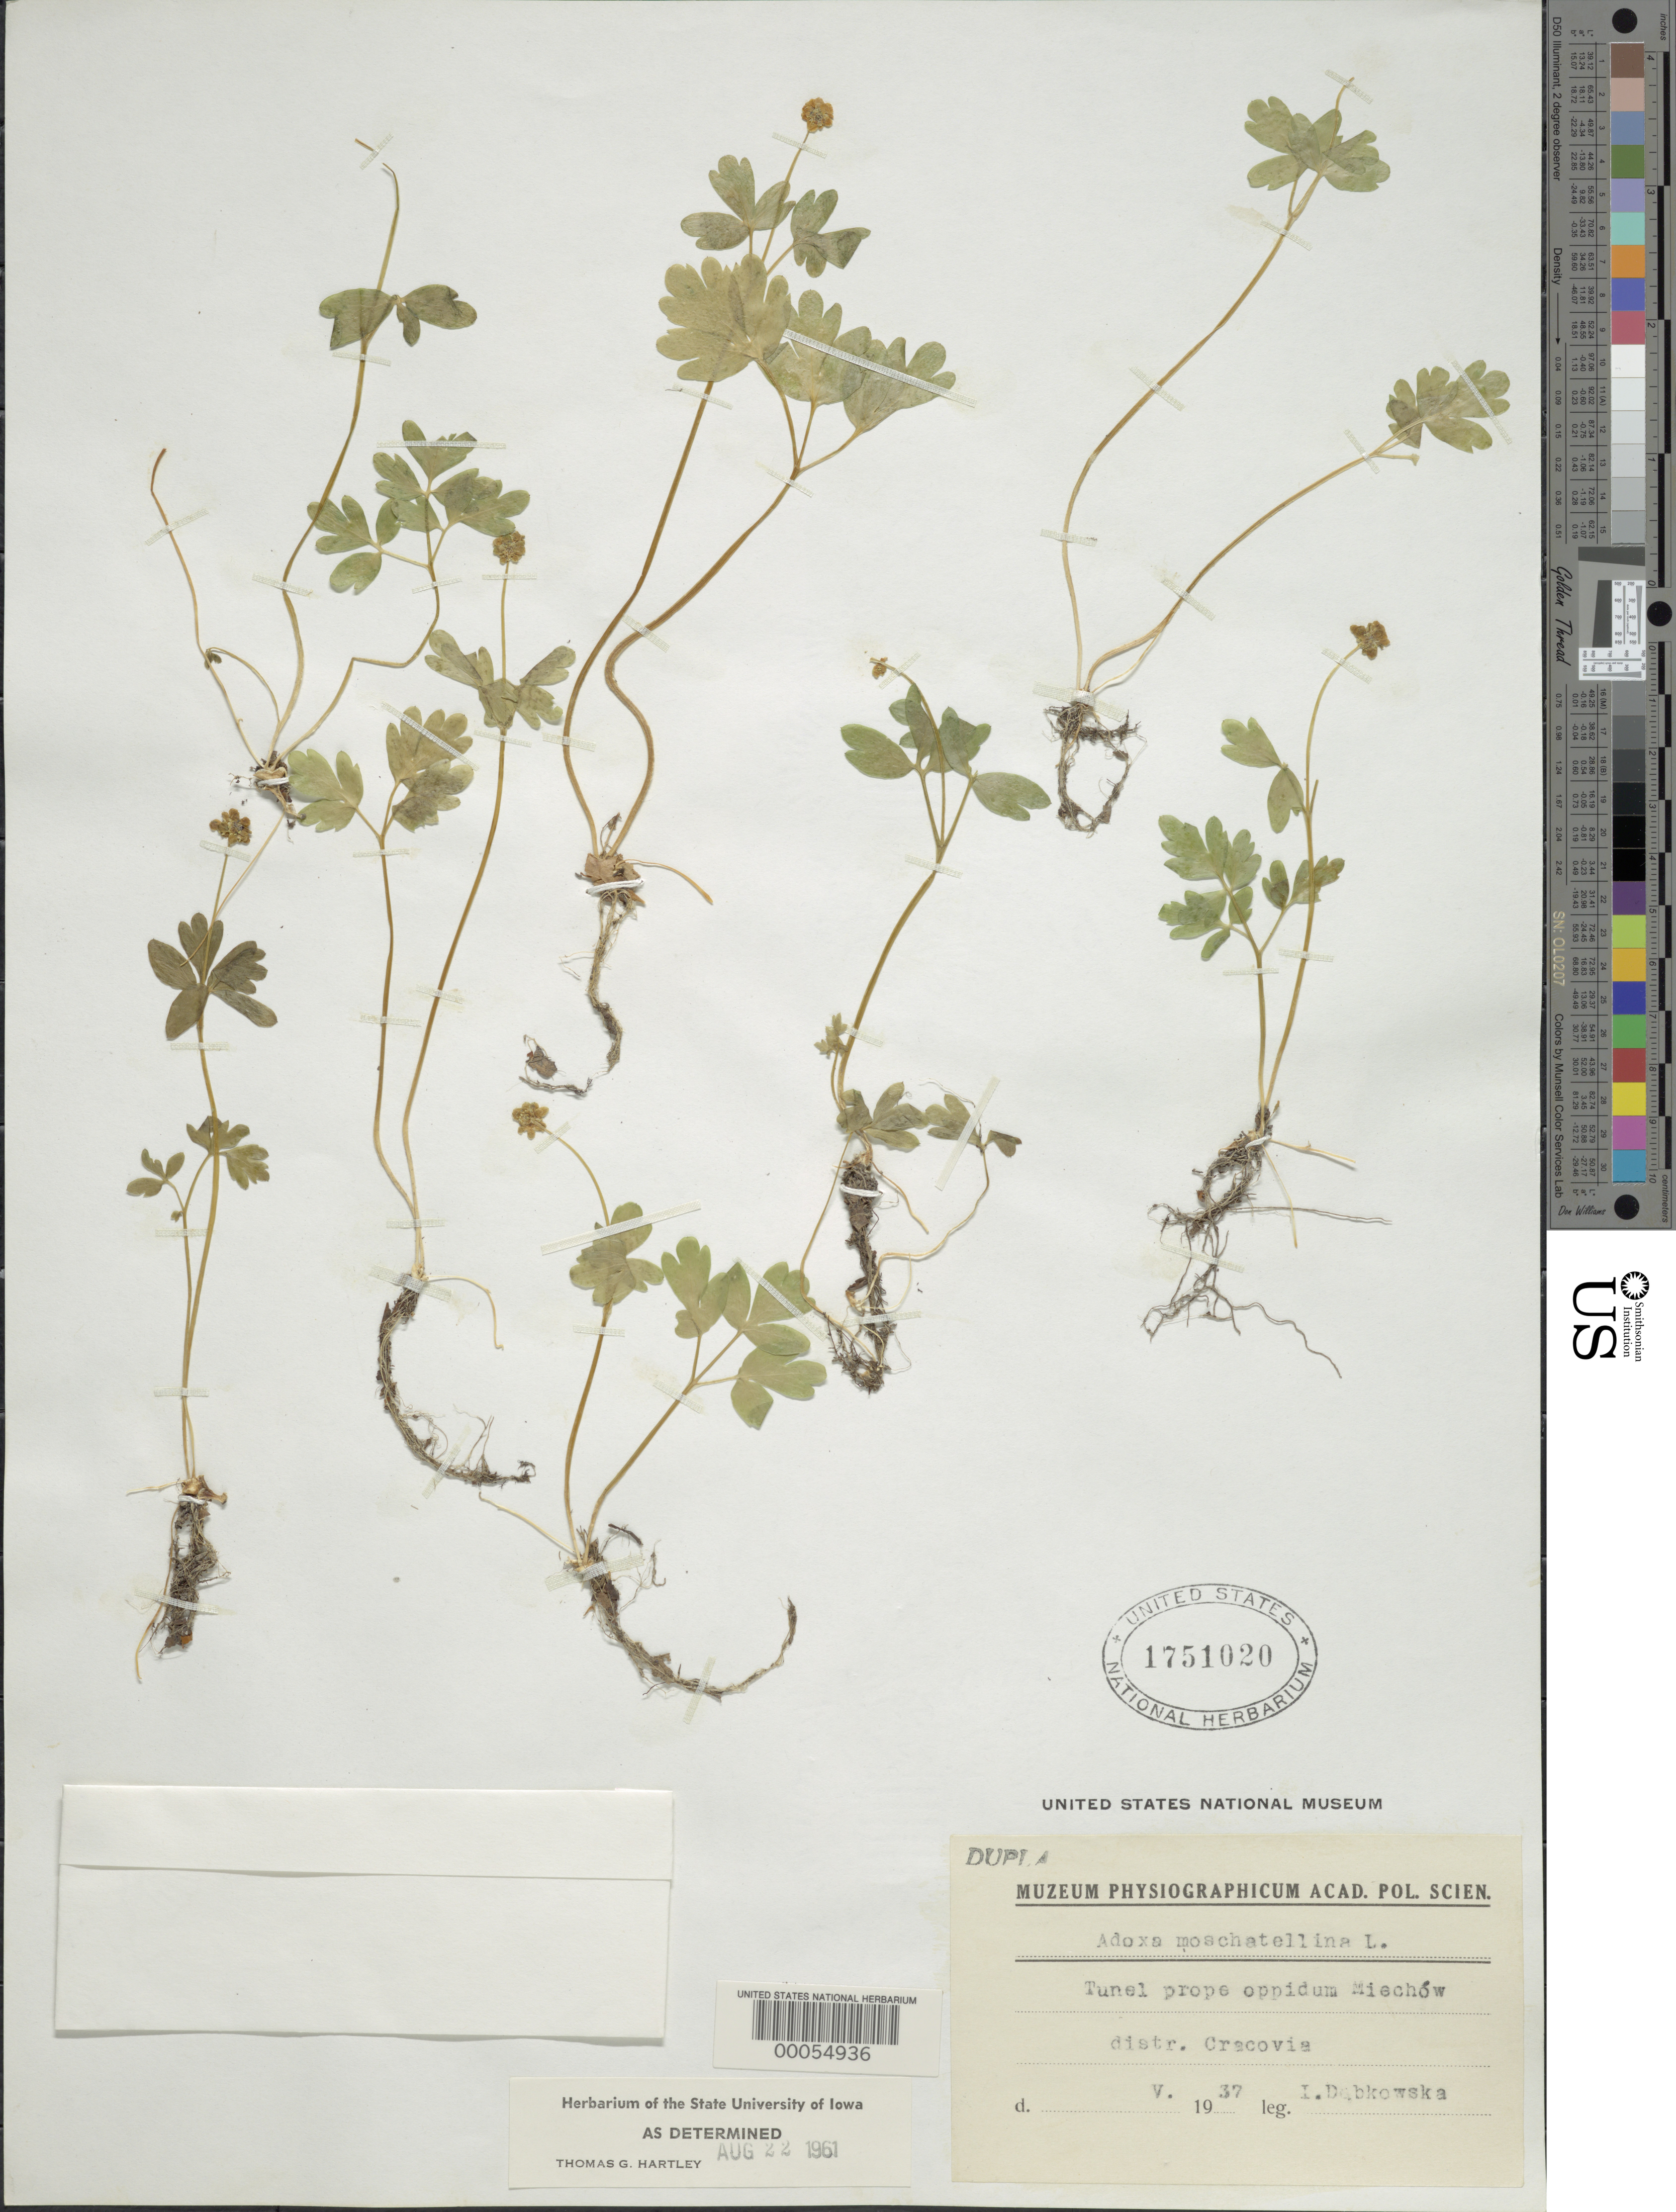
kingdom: Plantae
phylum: Tracheophyta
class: Magnoliopsida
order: Dipsacales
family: Viburnaceae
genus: Adoxa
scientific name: Adoxa moschatellina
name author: L.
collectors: I. Dabkowska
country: Poland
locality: Crascovia district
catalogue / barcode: US 1751020